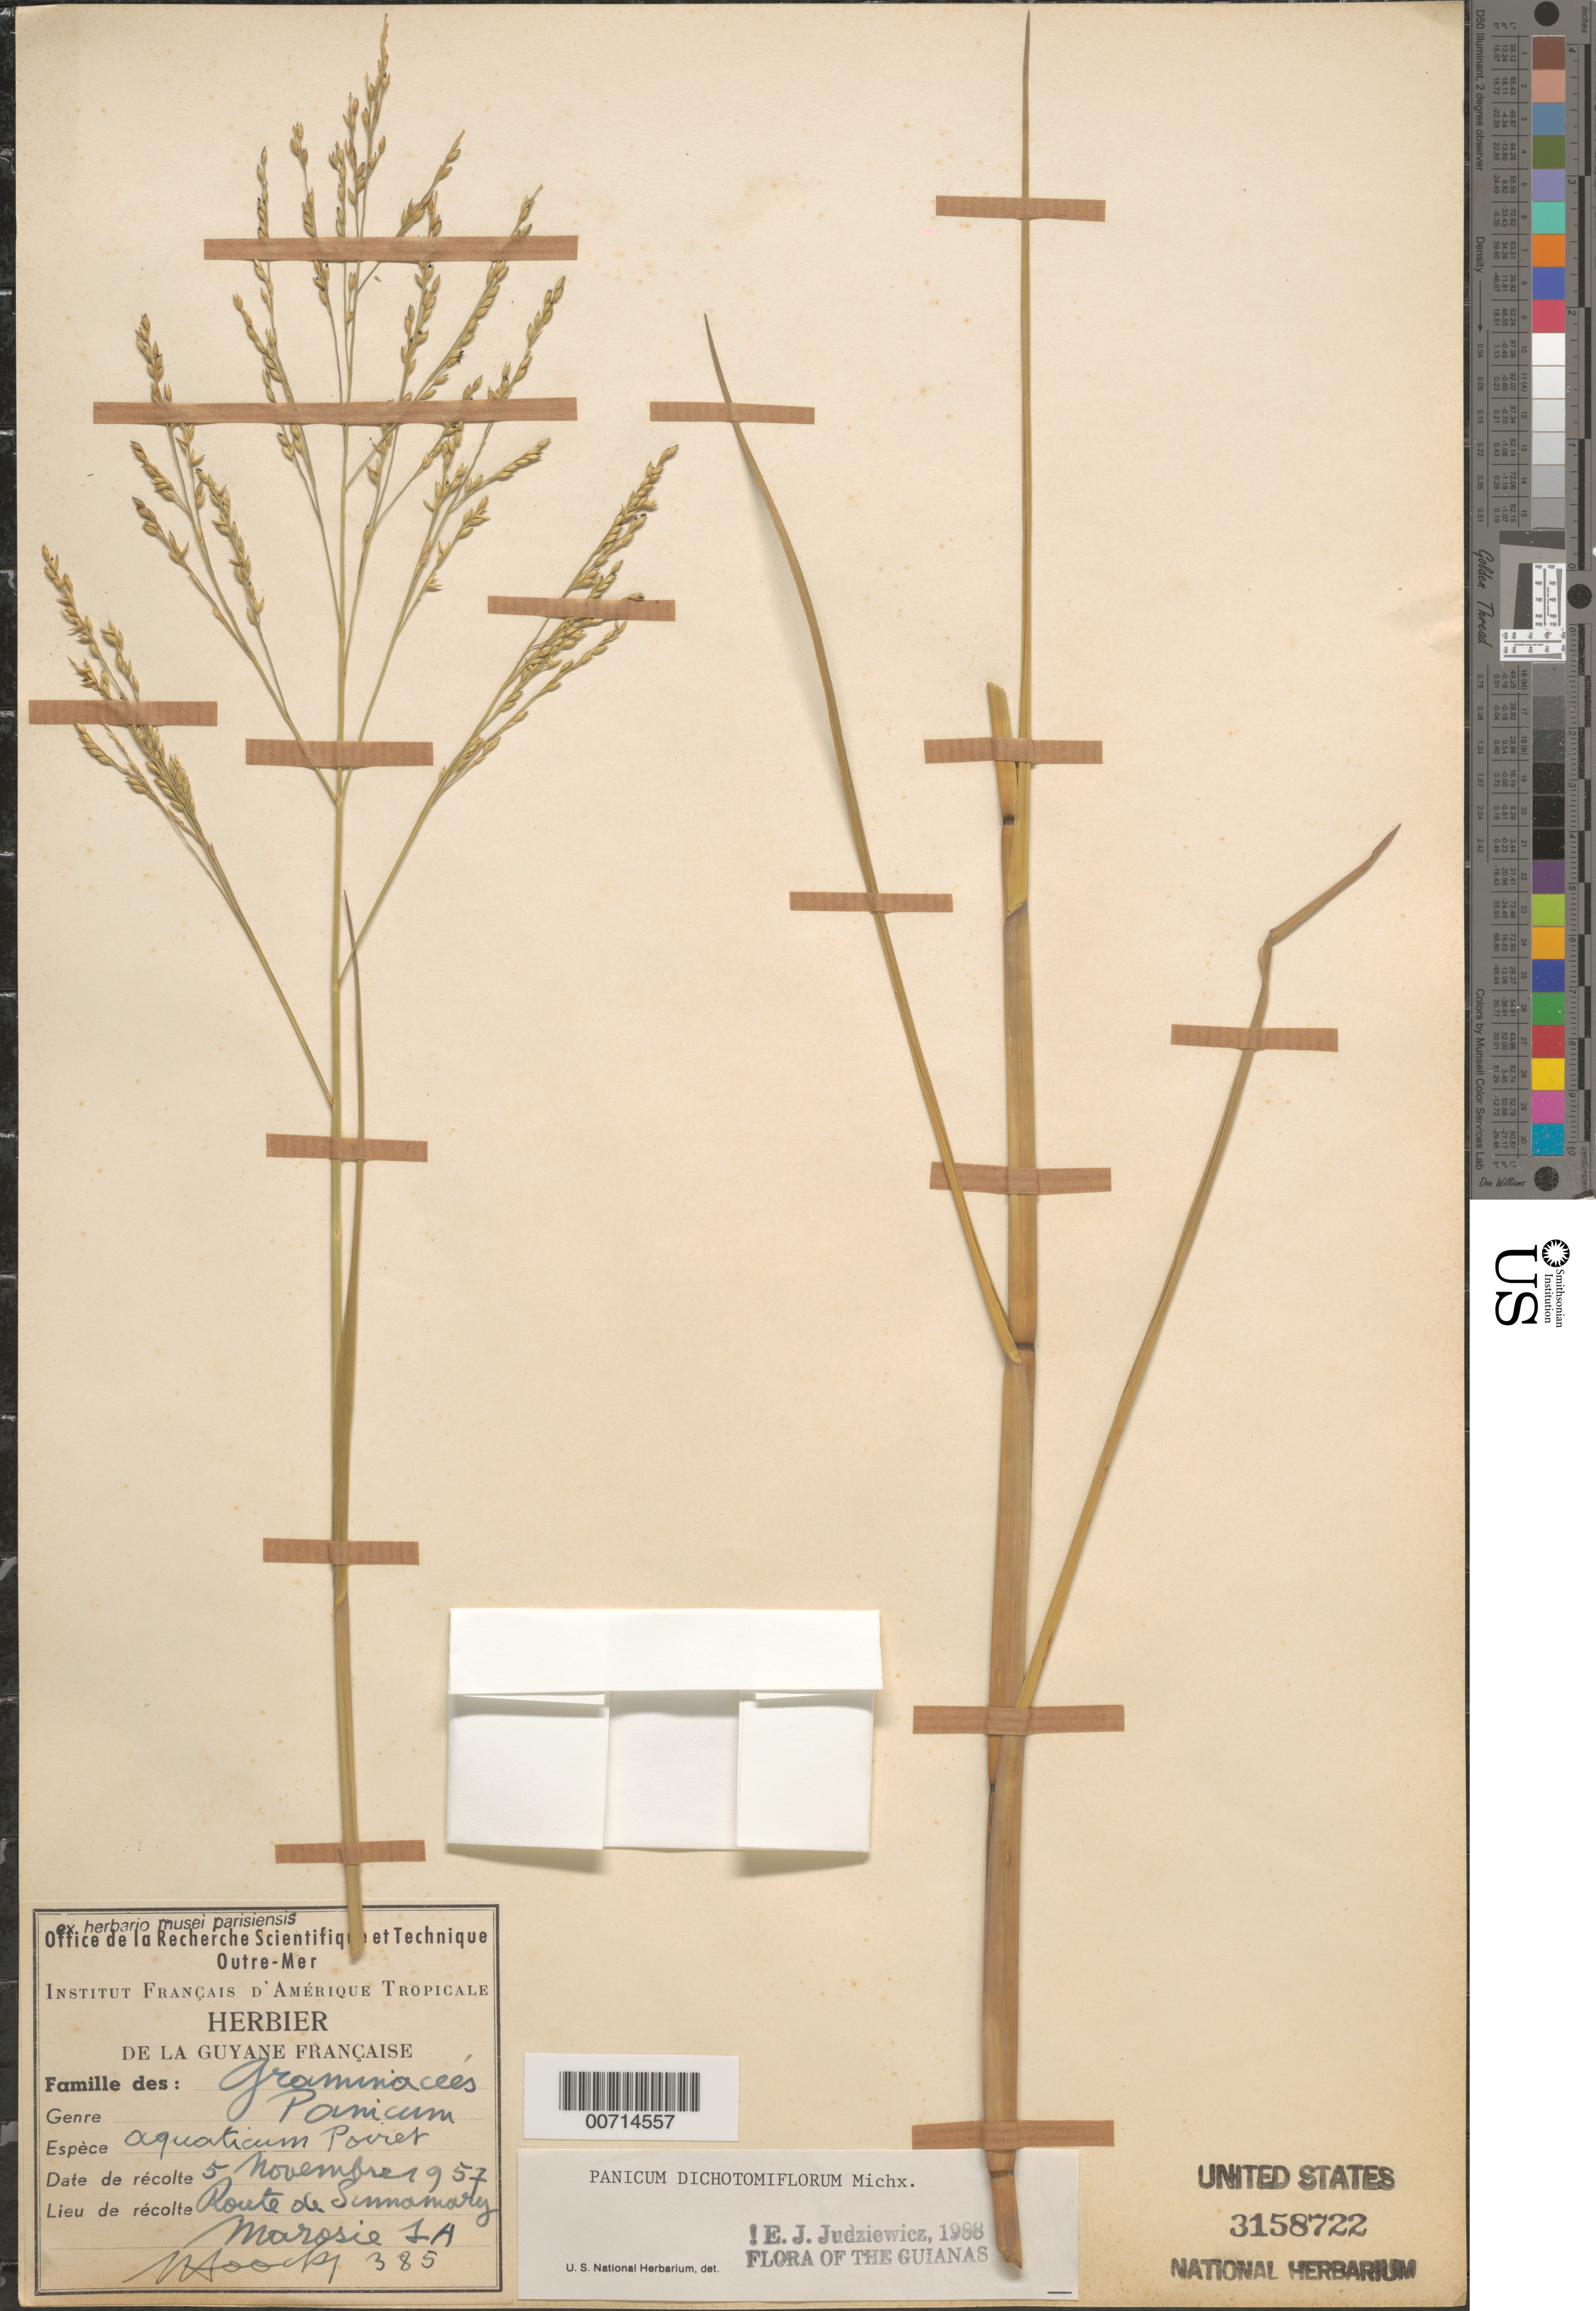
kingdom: Plantae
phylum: Tracheophyta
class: Liliopsida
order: Poales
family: Poaceae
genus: Panicum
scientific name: Panicum dichotomiflorum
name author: Michx.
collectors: J. Hoock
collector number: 385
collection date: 1957-11-05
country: French Guiana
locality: Route de Sinnamary. Marosie JA. [interpreted]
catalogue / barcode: US 3158722